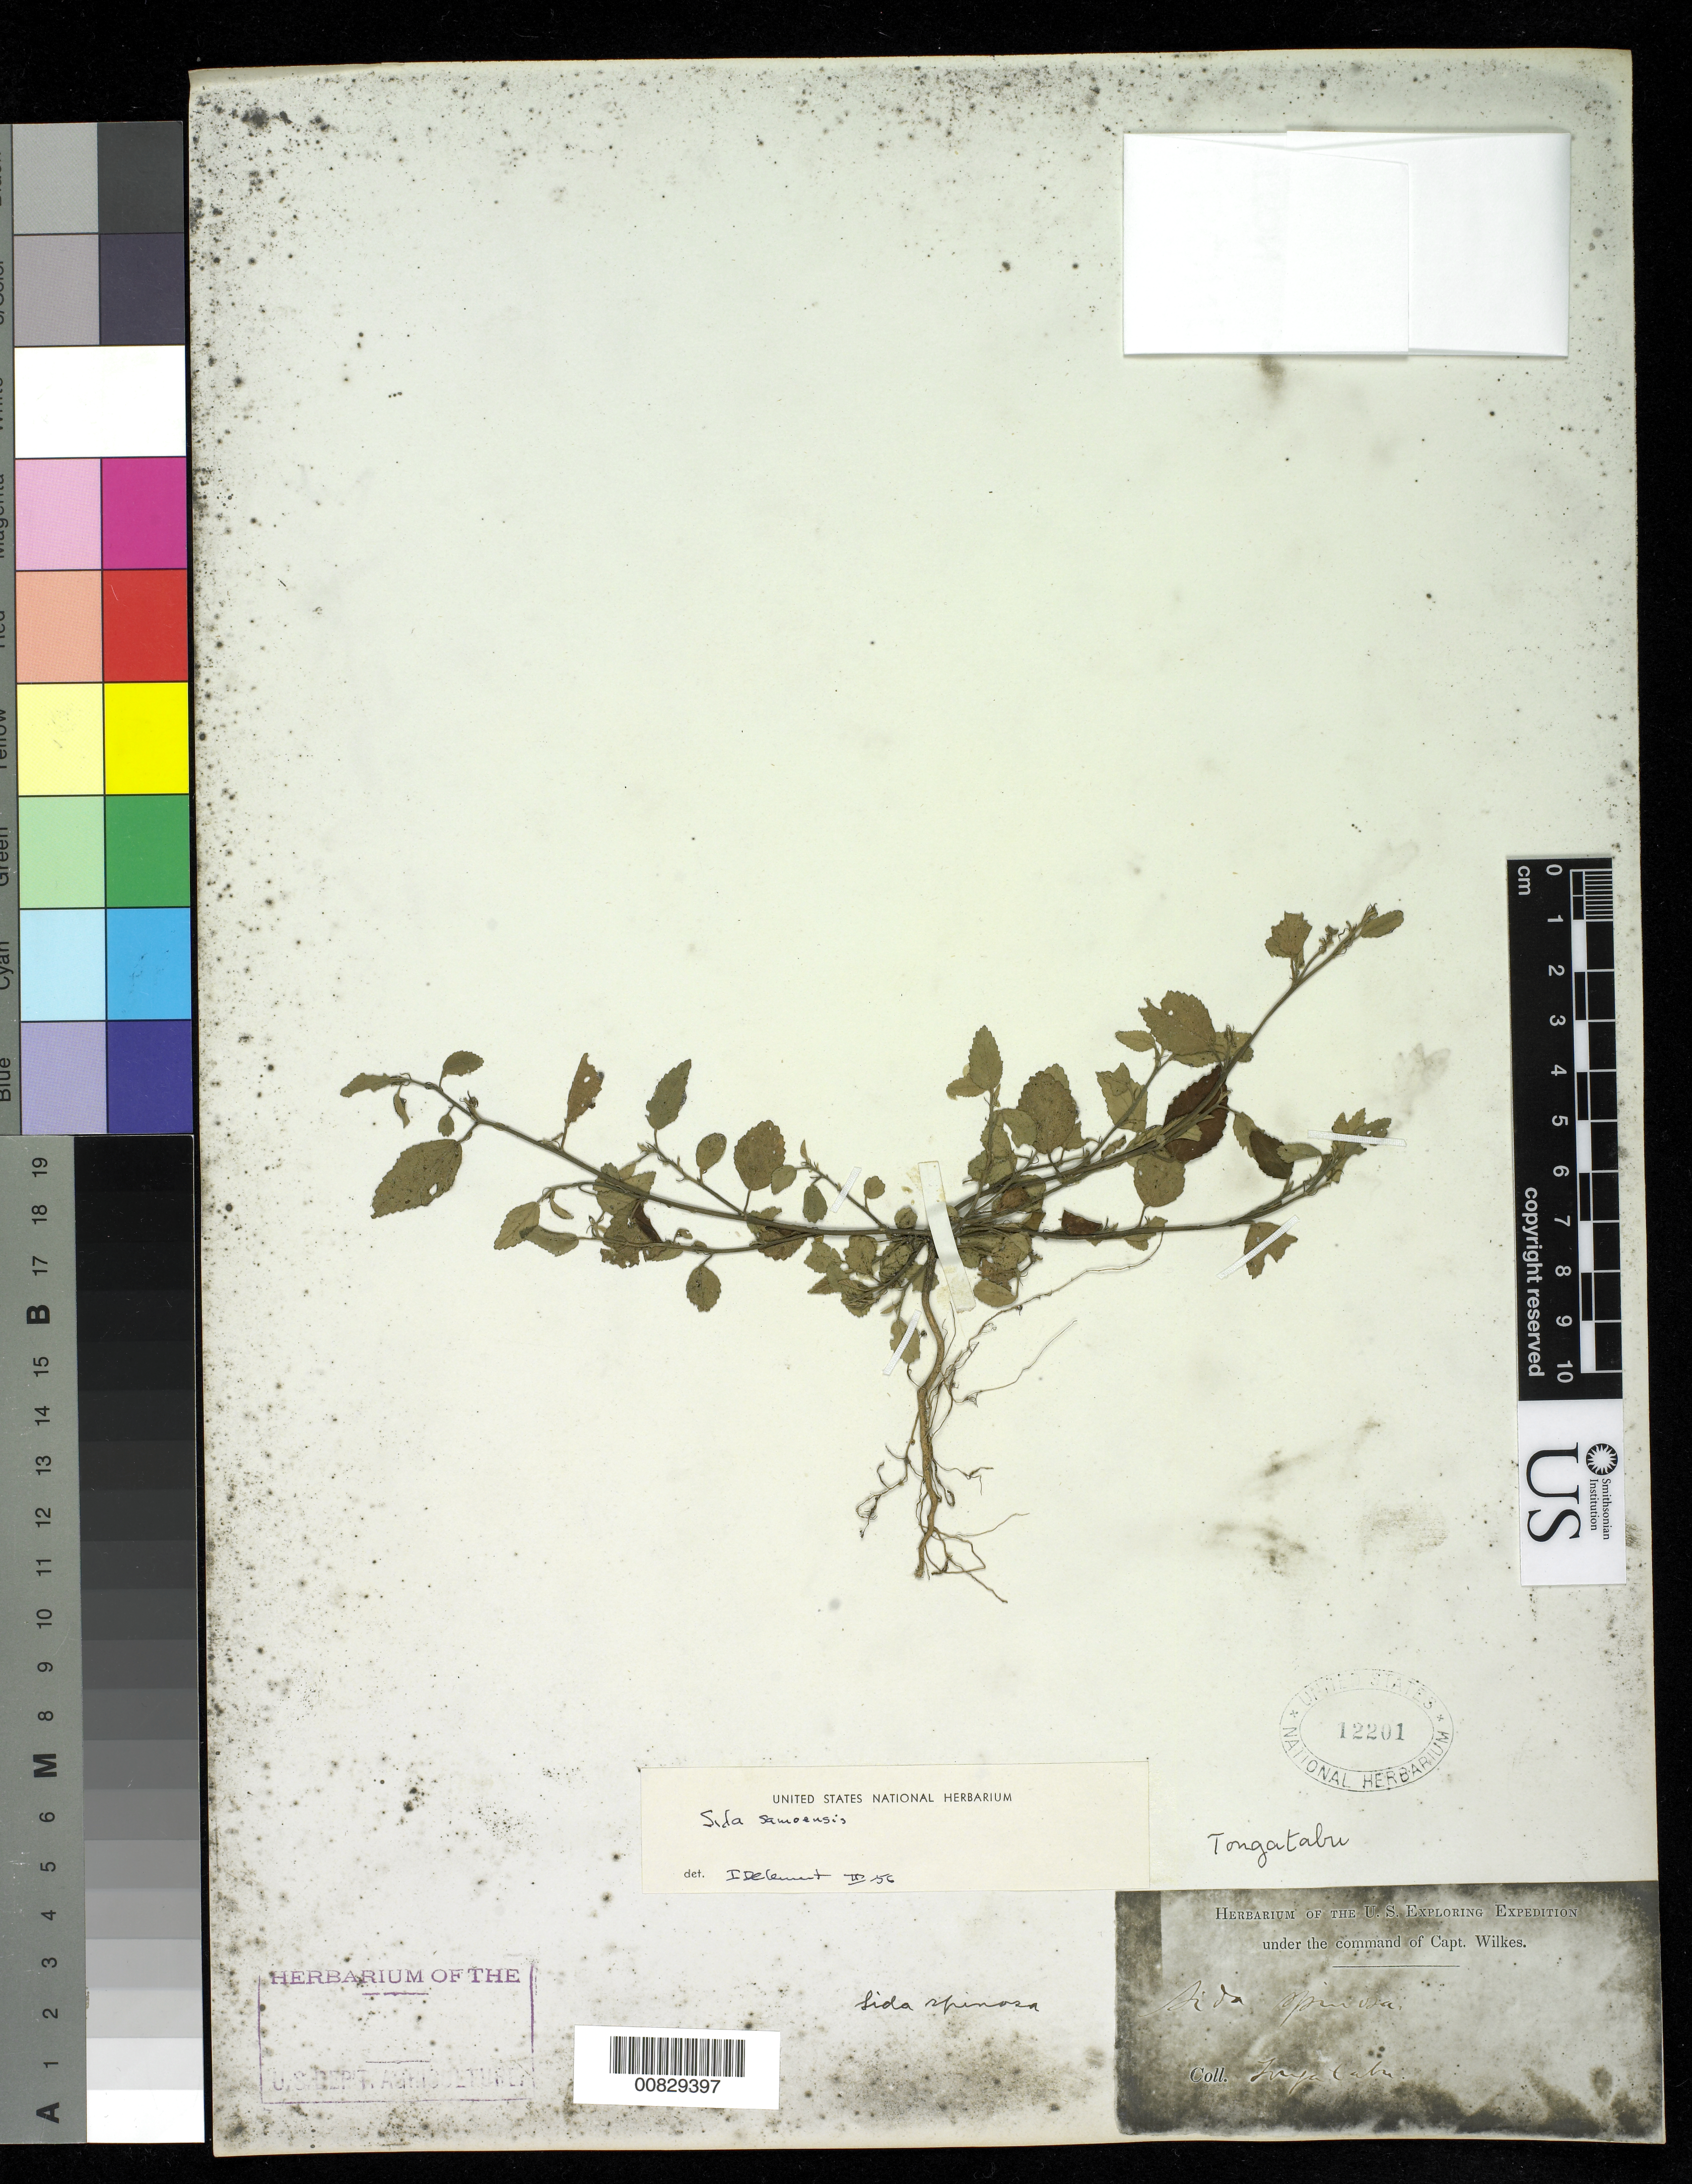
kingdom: Plantae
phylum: Tracheophyta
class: Magnoliopsida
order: Malvales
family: Malvaceae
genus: Sida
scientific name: Sida samoensis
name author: Rech.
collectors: Wilkes Explor. Exped.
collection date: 1838/1842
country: Tonga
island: Tongatapu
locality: Tongatabu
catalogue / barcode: US 12201